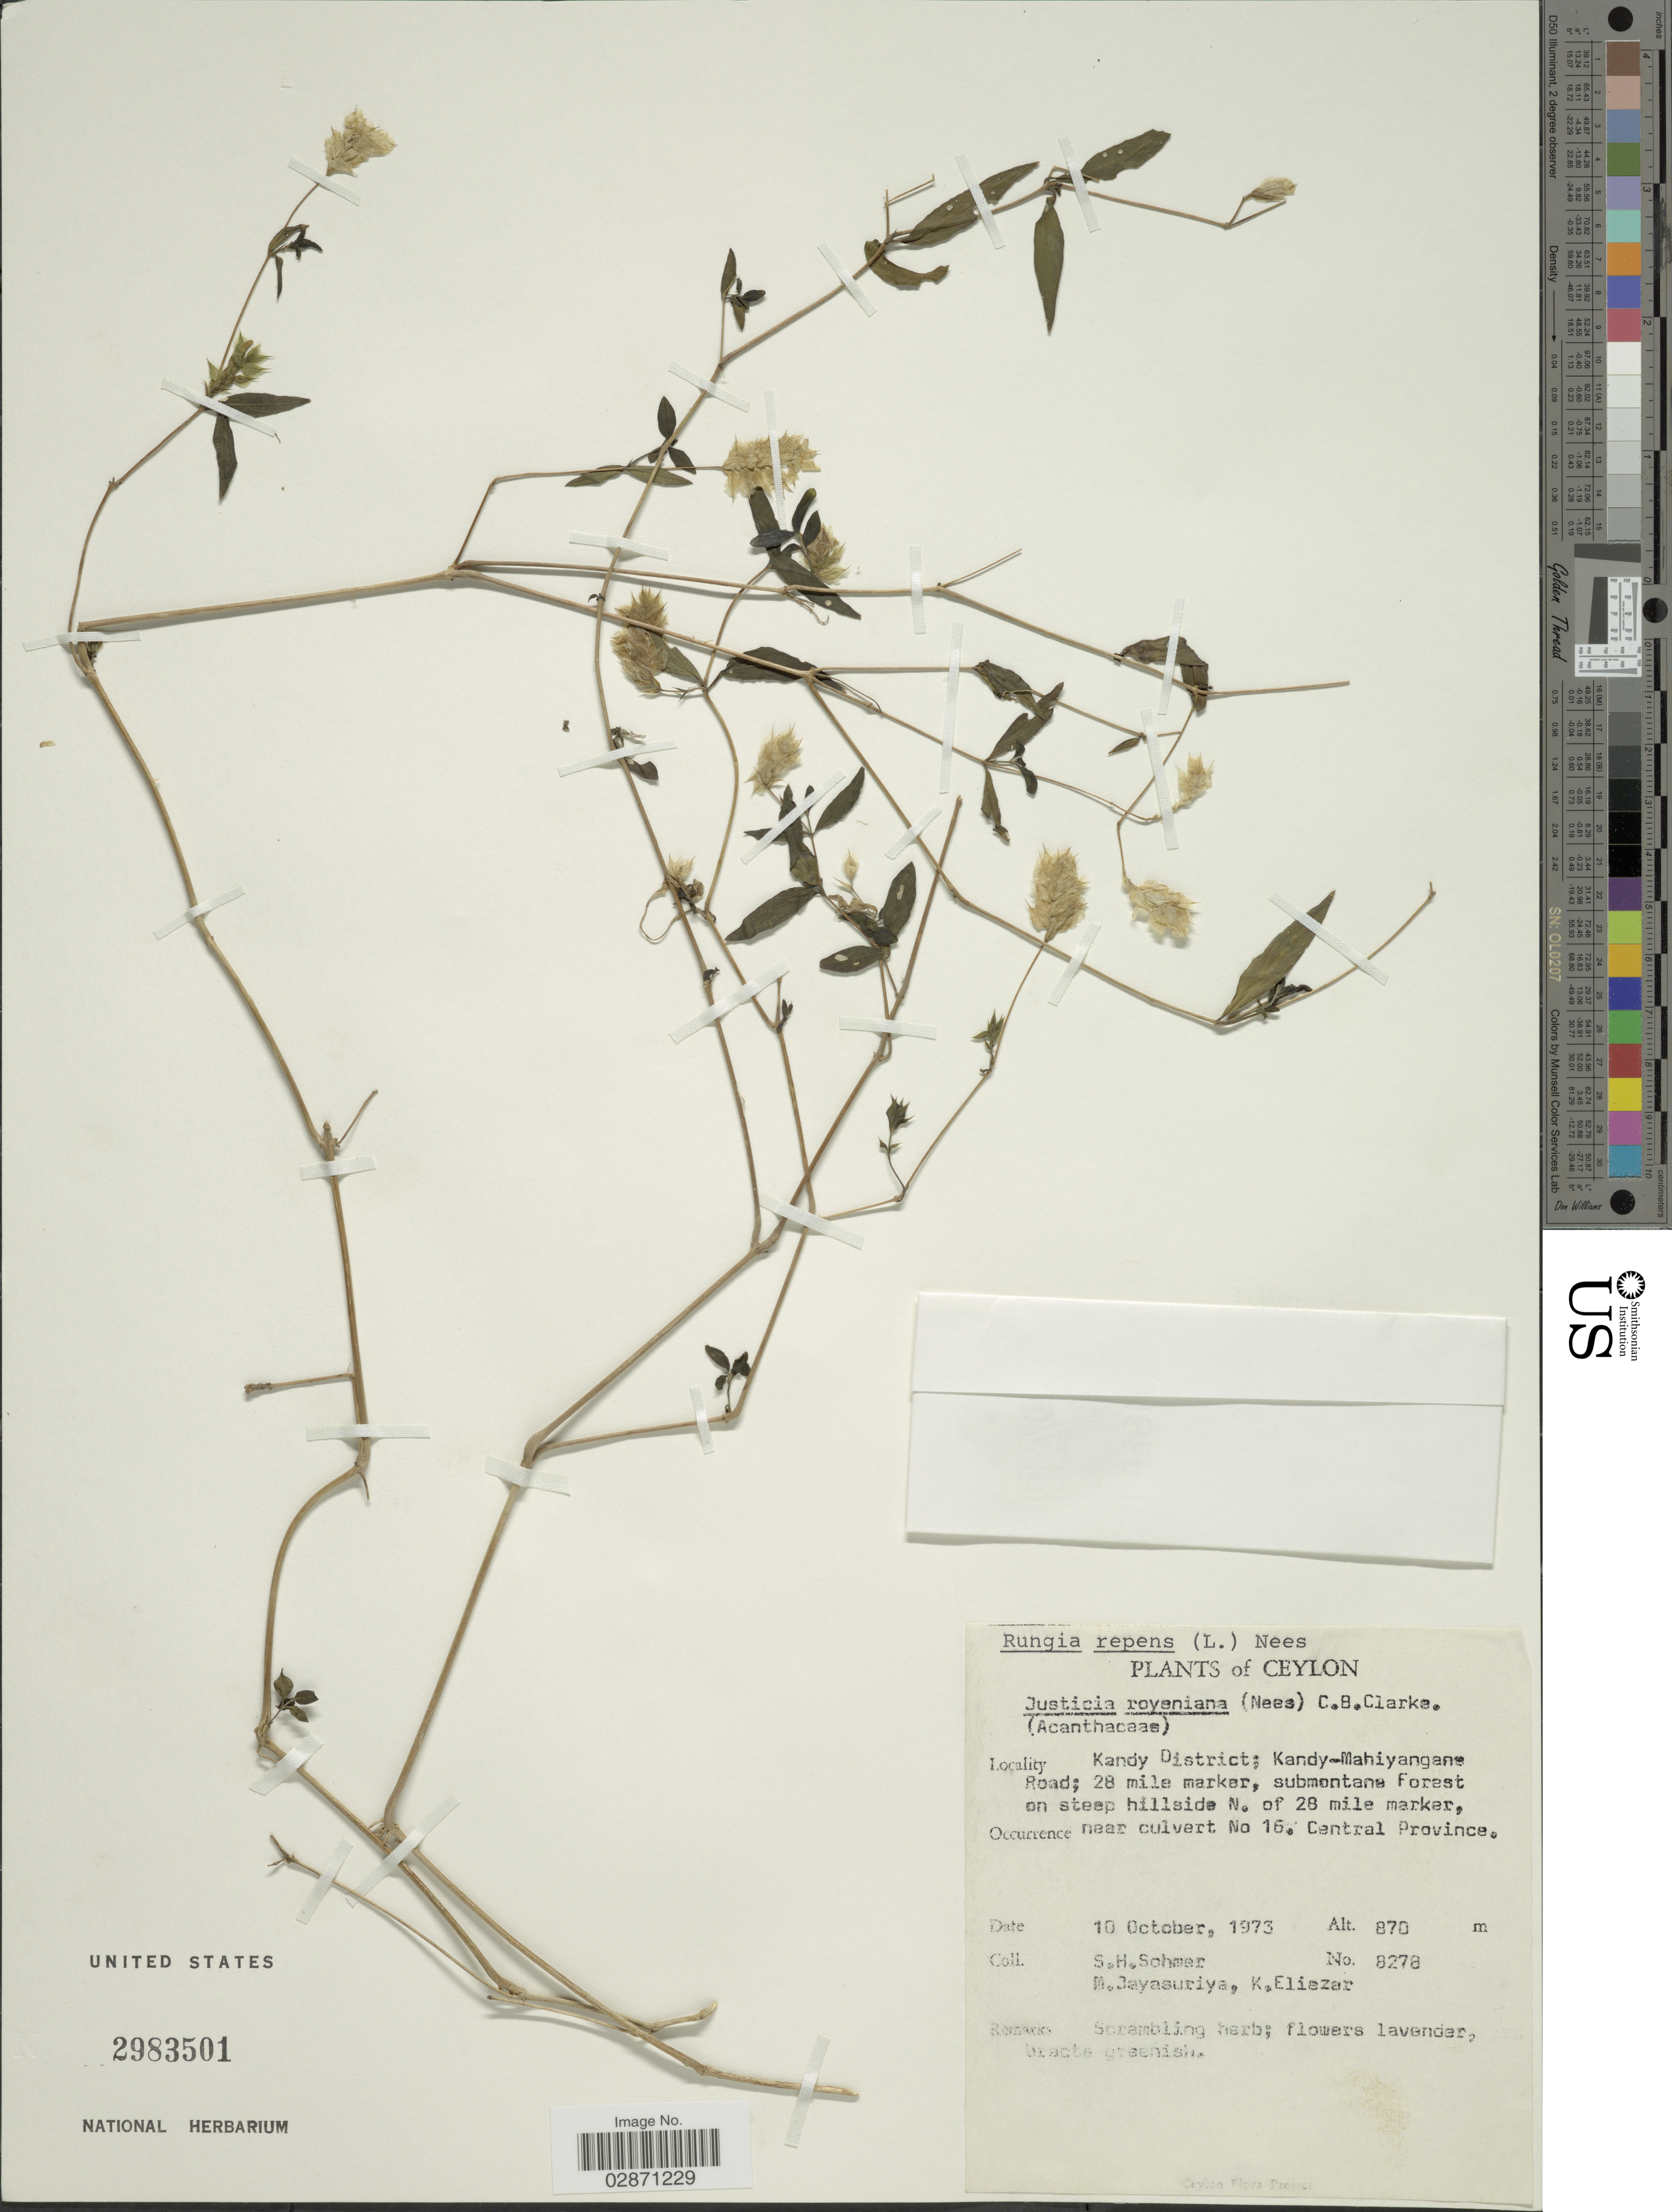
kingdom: Plantae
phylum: Tracheophyta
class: Magnoliopsida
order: Lamiales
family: Acanthaceae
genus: Rungia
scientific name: Rungia repens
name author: (L.) Nees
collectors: S. H. Sohmer, M. Jayasuriya & K. Eliezer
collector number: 8278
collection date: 1973-10-10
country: Sri Lanka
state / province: Central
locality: Ceylon. Kandy District; Kandy-Mahiyangane Road; 28 mile marker, submontane Dorest on steep hillside N, of 28 mile marker, near culvert No 16.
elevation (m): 870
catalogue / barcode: US 2983501